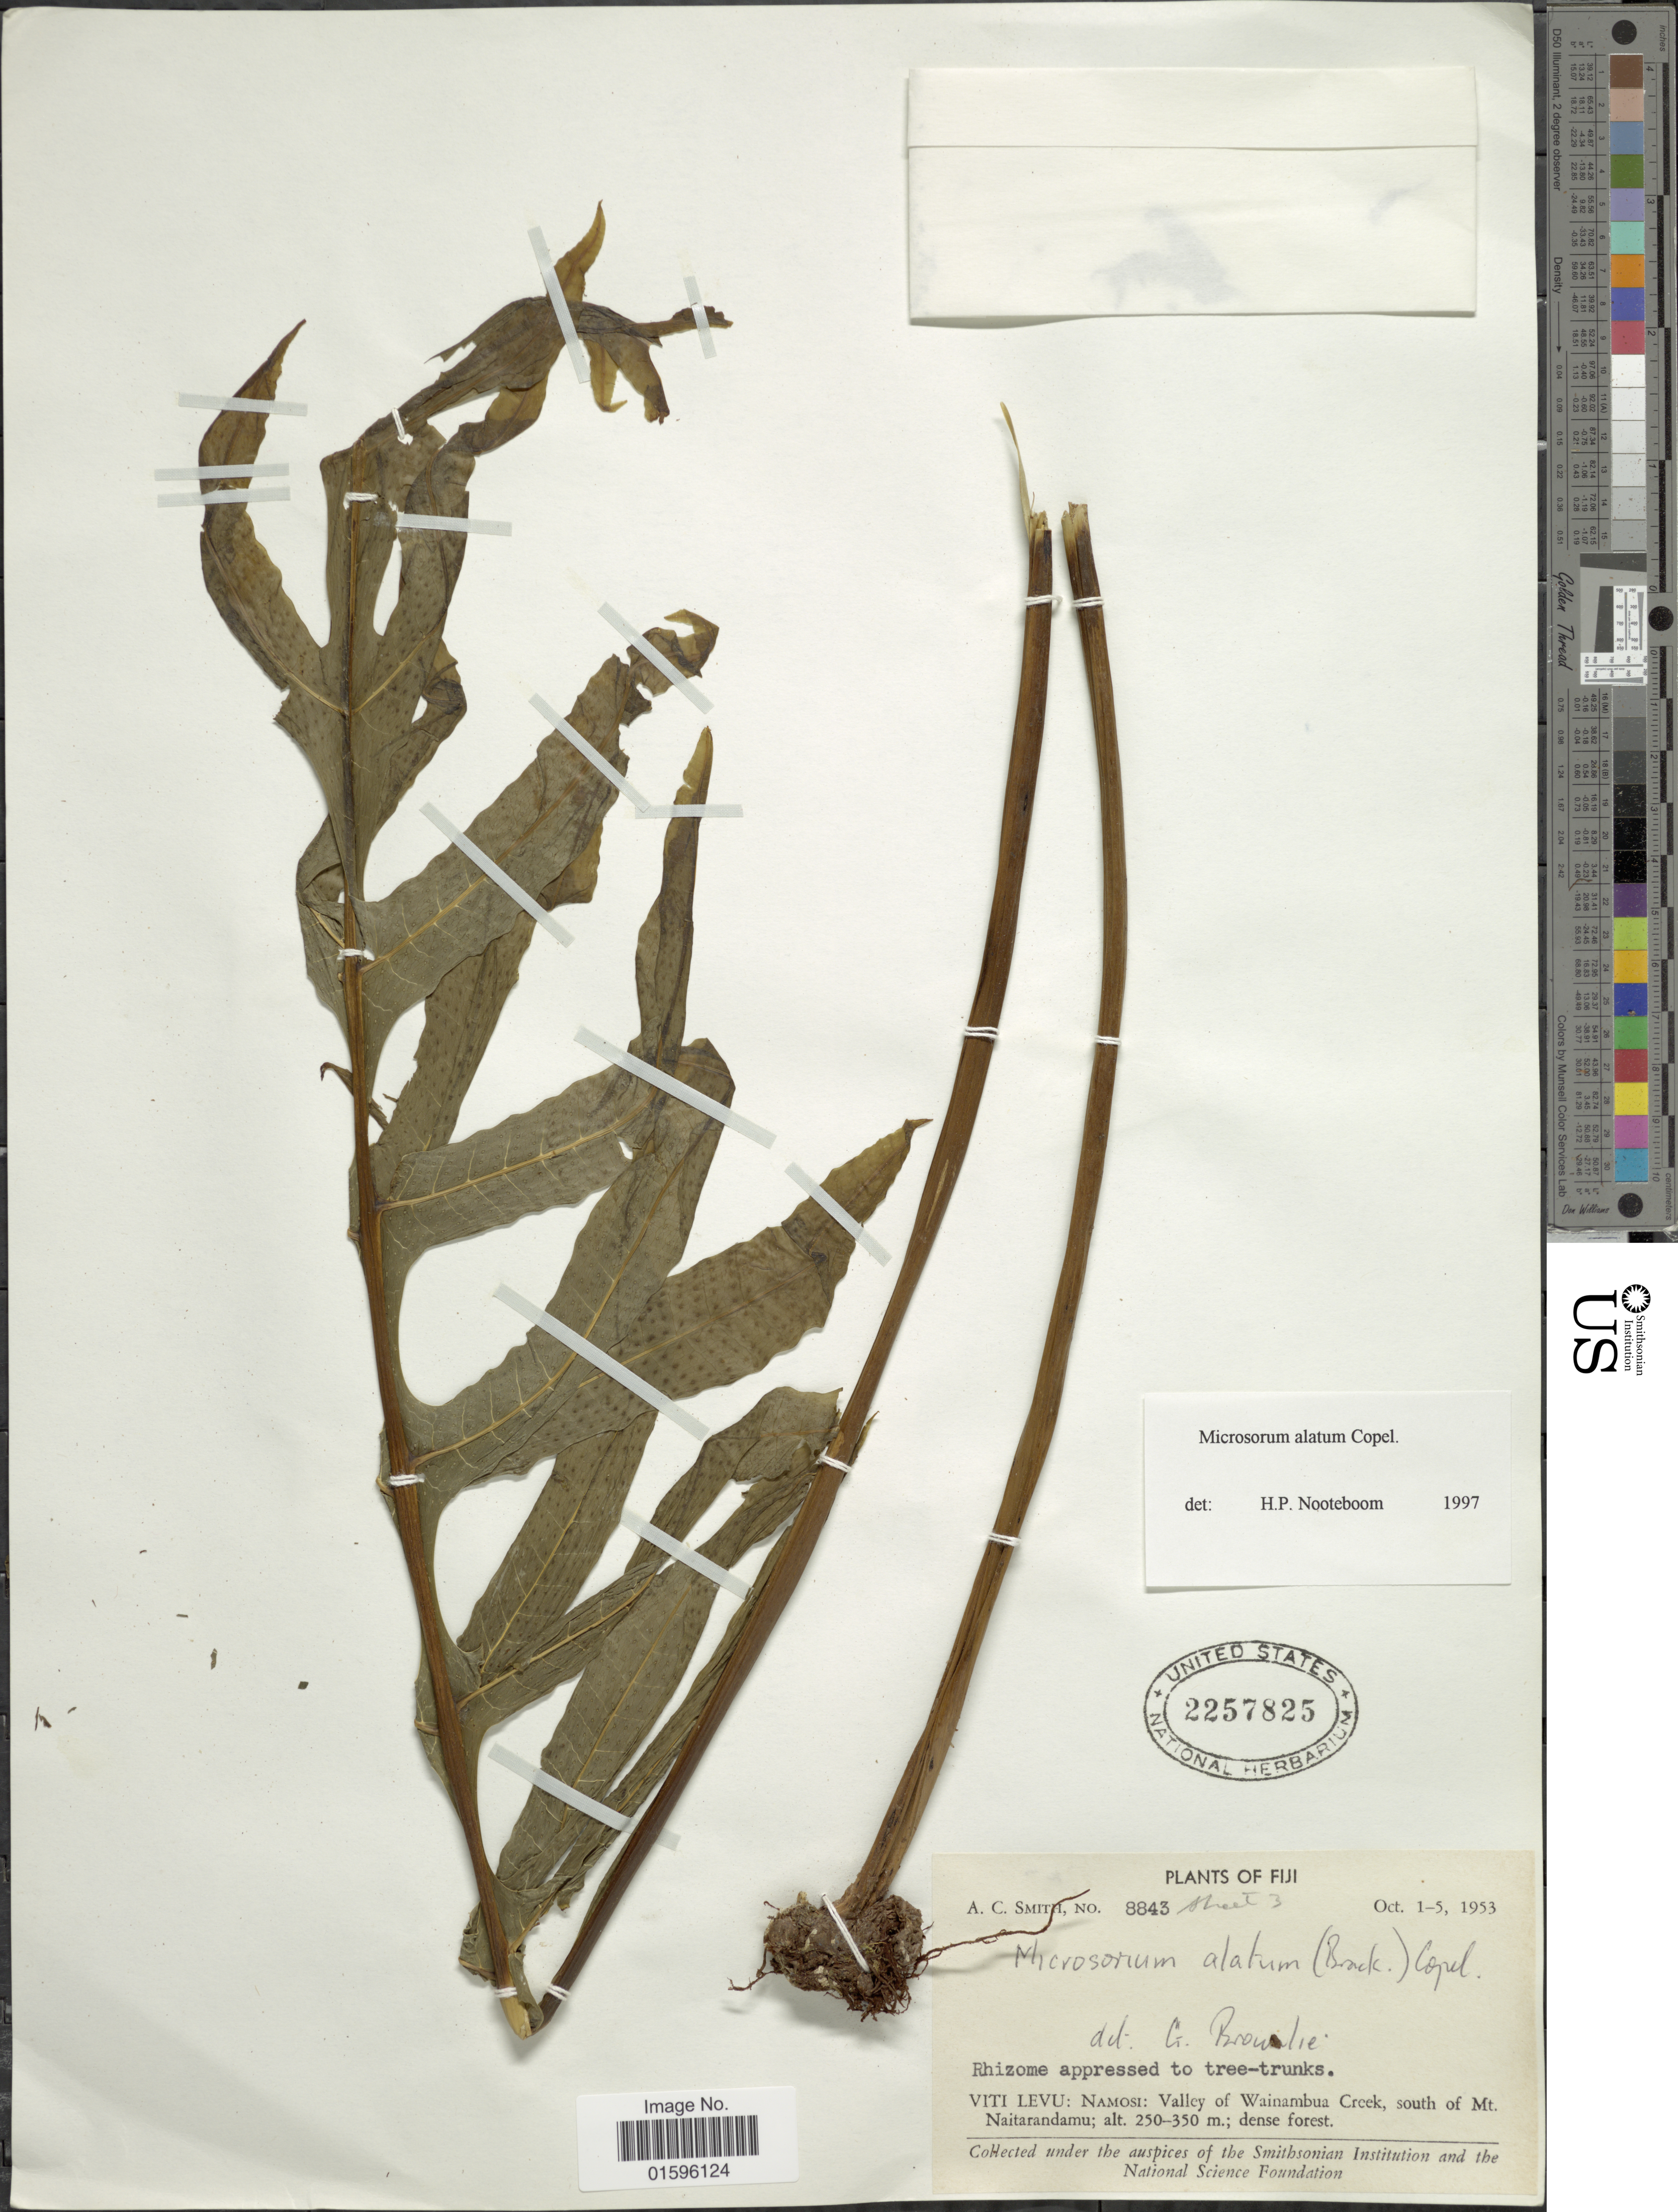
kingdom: Plantae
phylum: Tracheophyta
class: Polypodiopsida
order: Polypodiales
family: Polypodiaceae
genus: Polypodium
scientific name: Polypodium alatum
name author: (Brack.) Hook.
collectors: A. C. Smith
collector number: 8843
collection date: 1953-10-01/1953-10-05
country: Fiji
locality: Viti Levu: Namosi: Valley of Wainambua Creek, south of Mt. Naitarandamu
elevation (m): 250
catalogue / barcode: US 2257825